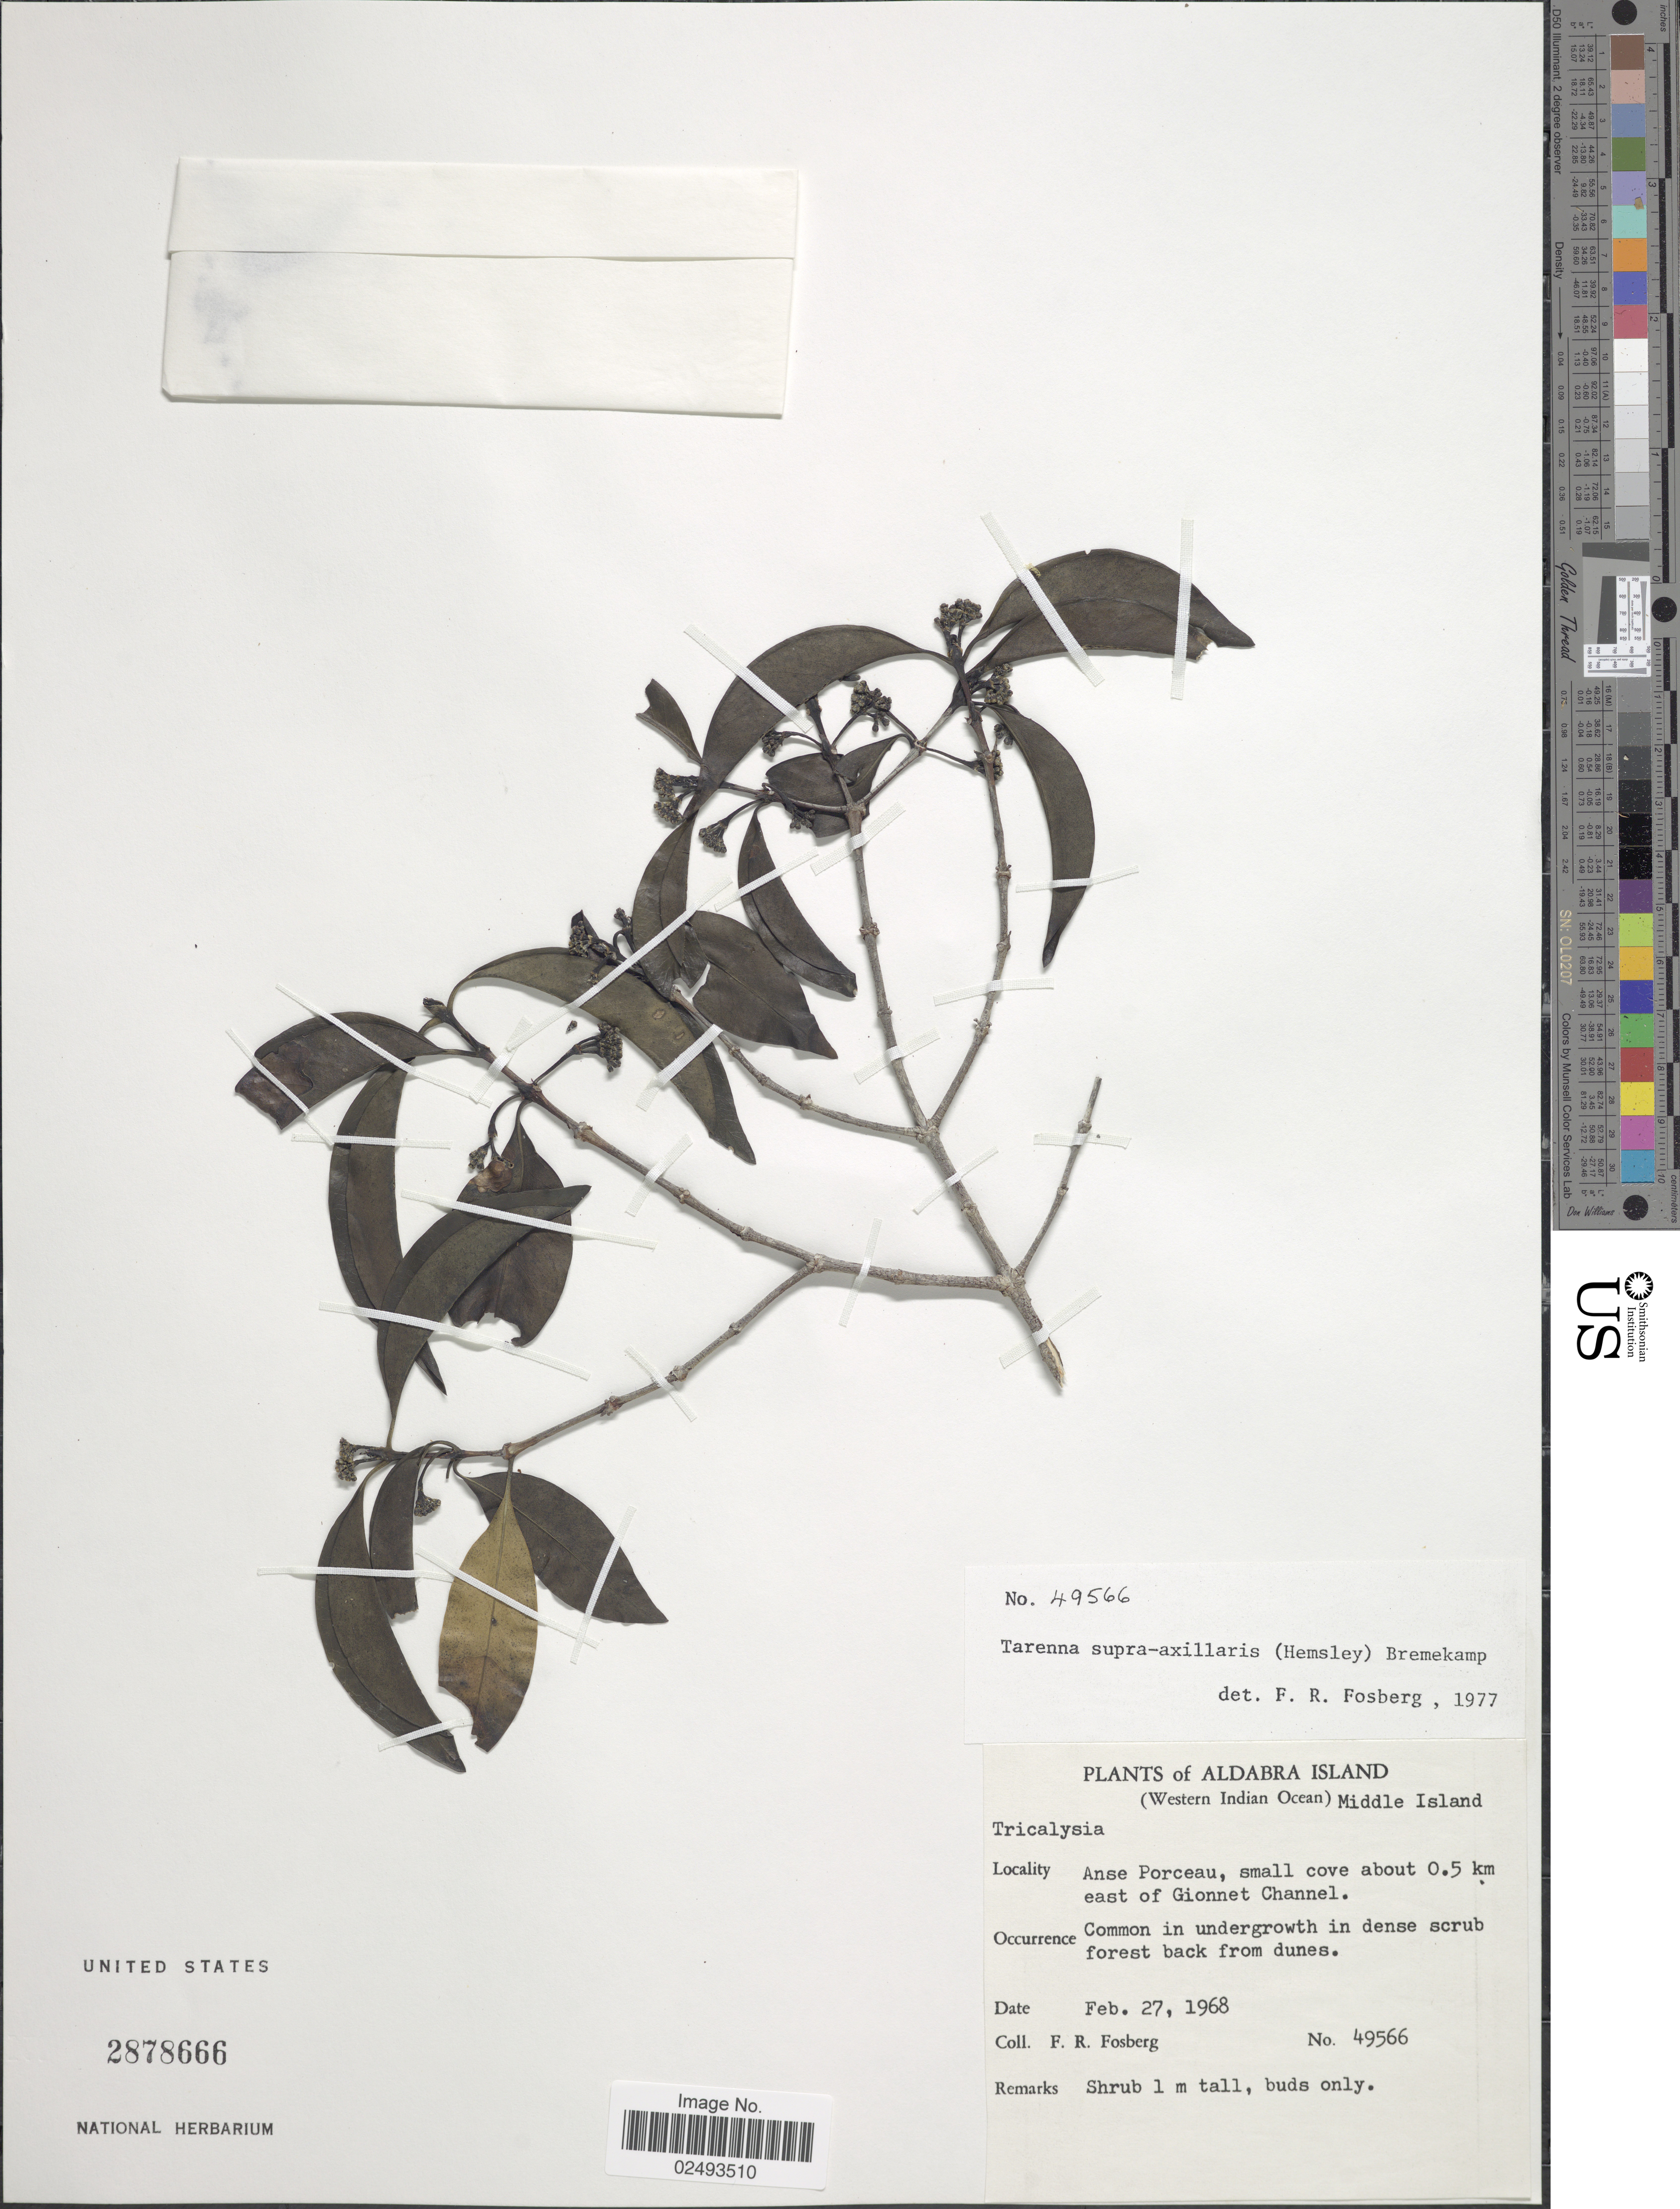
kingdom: Plantae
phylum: Tracheophyta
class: Magnoliopsida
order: Gentianales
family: Rubiaceae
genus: Tarenna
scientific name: Tarenna supra-axillaris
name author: (Hemsl.) Bremek.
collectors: F. R. Fosberg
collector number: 49566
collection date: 1968-02-27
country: Seychelles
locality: Aldabra Island (Western Indian Ocean), Middle Island, Anse Porceau, small cove about 0.5 km east of Gionnet Channel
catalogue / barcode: US 2878666